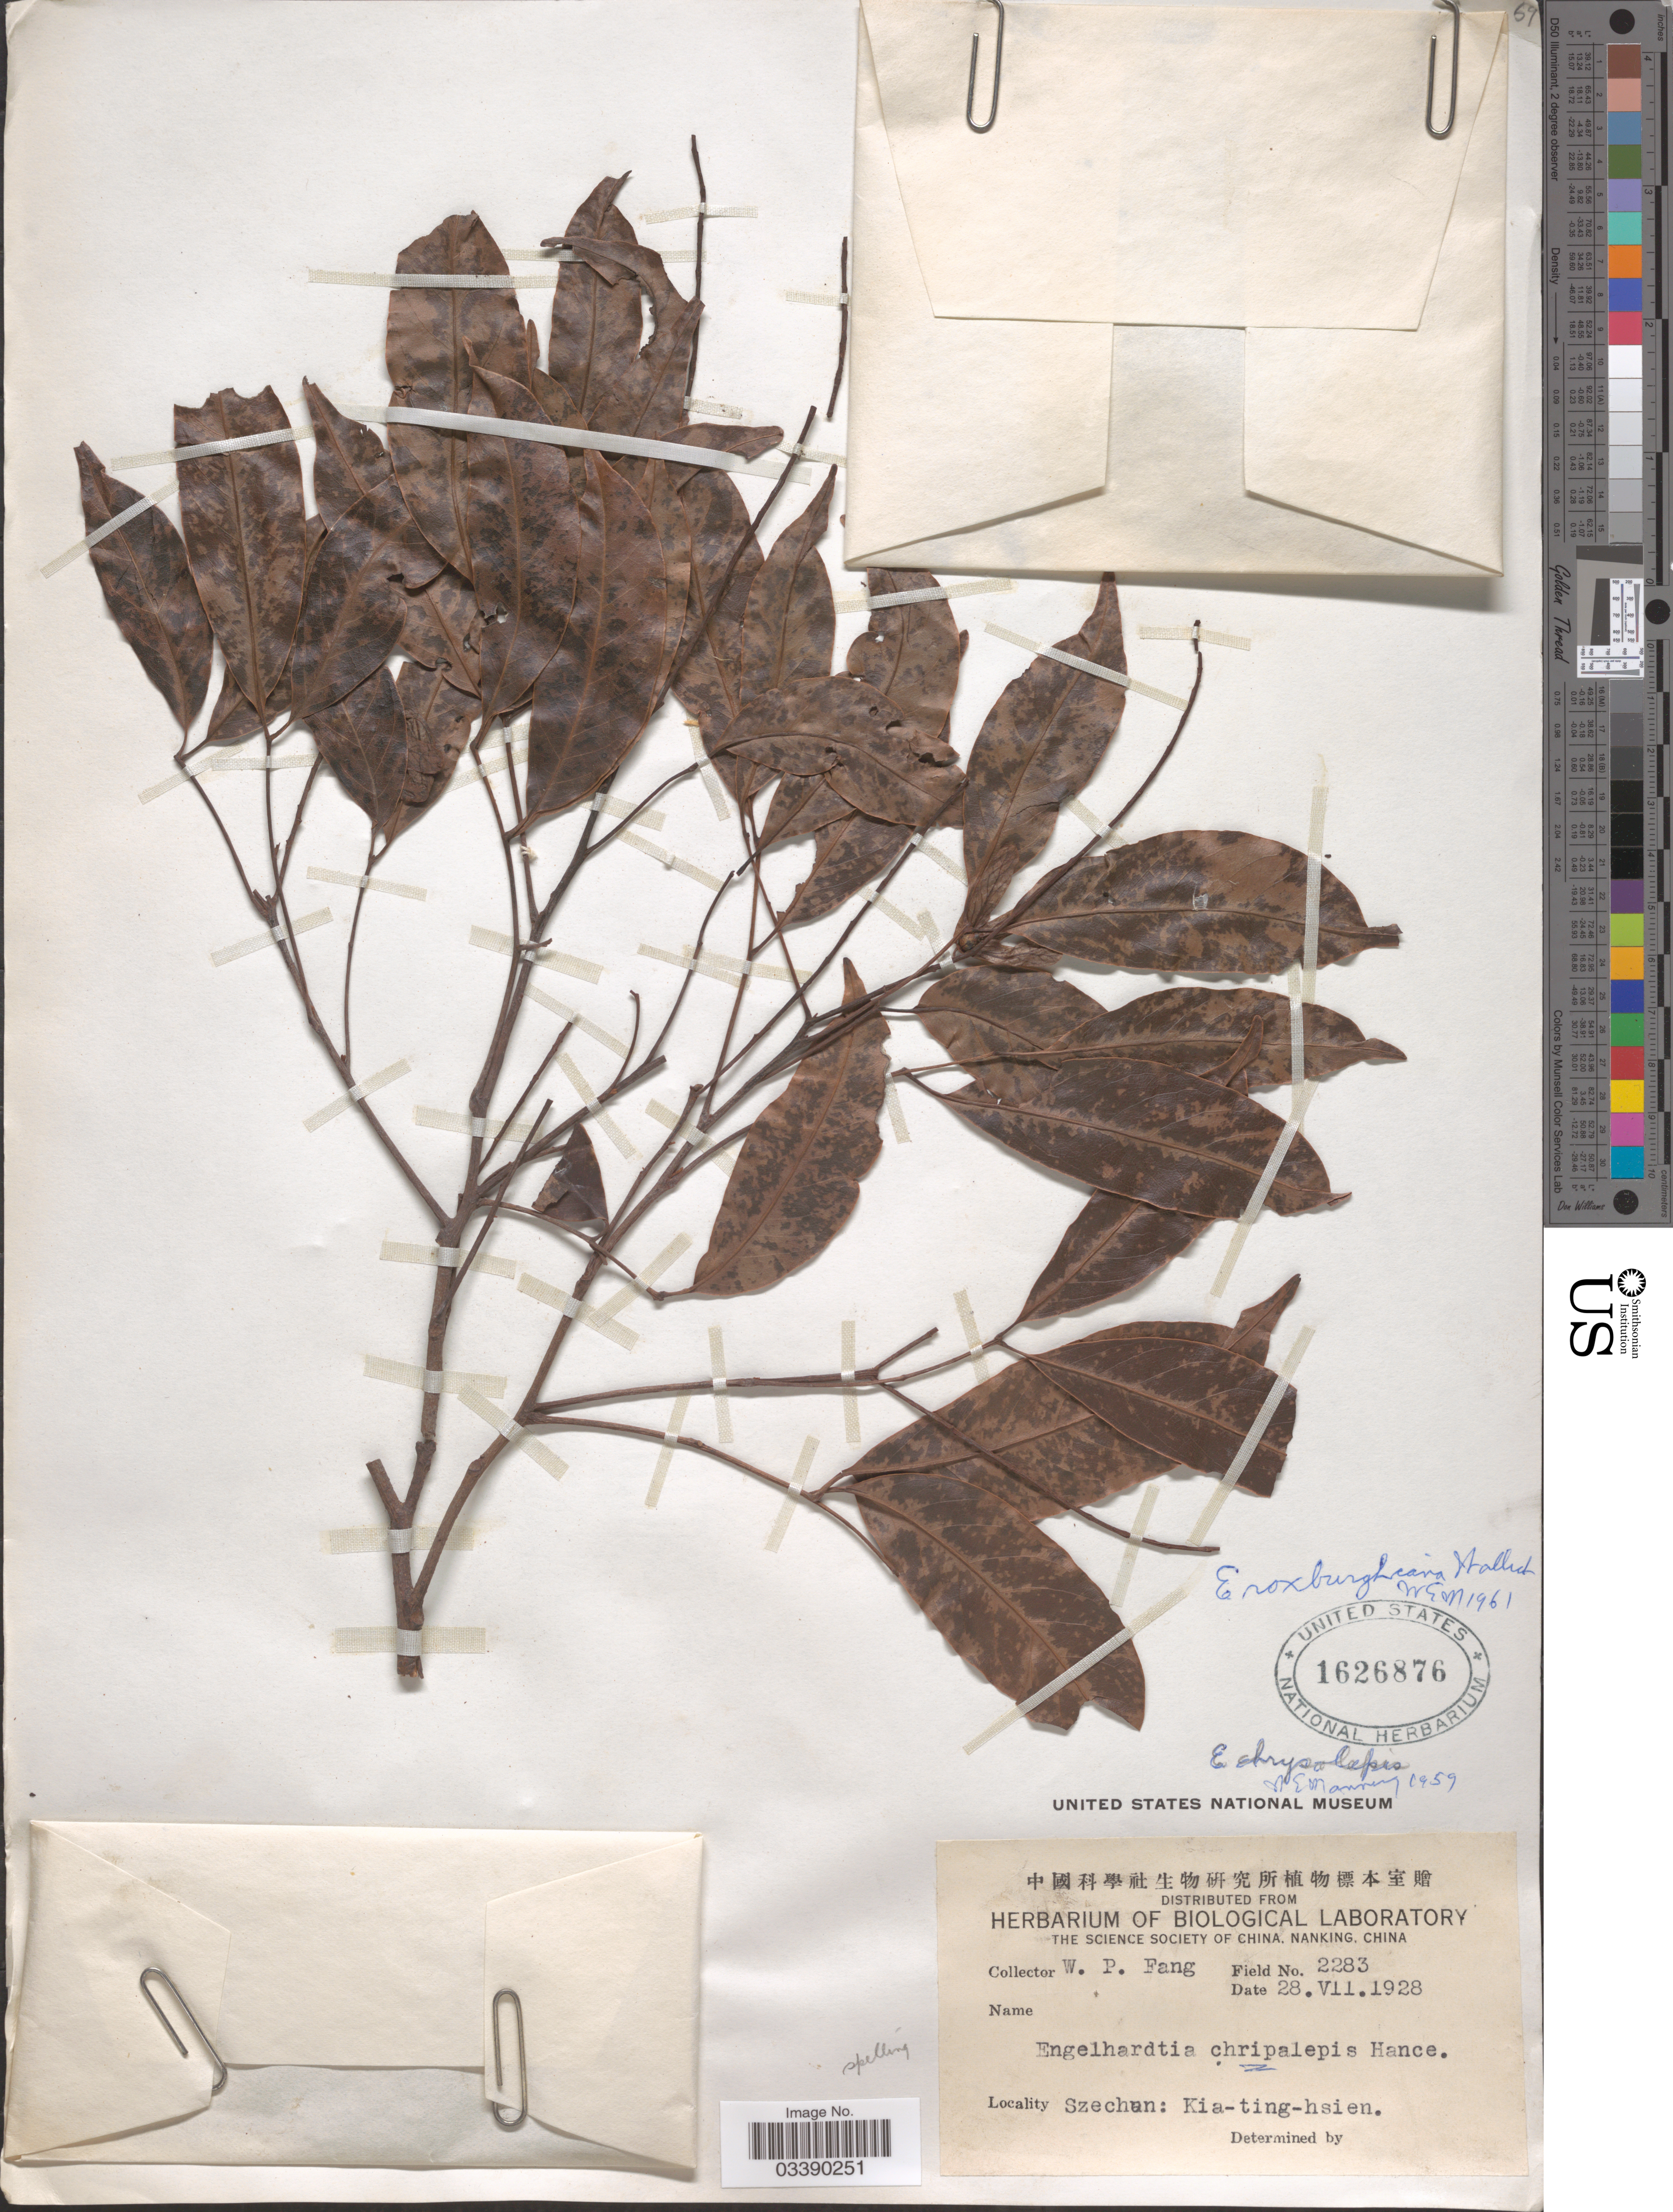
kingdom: Plantae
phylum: Tracheophyta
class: Magnoliopsida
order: Fagales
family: Juglandaceae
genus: Engelhardia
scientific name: Engelhardia roxburghiana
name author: Lindl.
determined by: Strong, M. T., (US), Smithsonian Institution - National Museum of Natural History (UNITED STATES)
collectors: W. P. Fang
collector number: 2283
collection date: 1928-07-28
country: China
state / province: Sichuan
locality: Szechuan: Kia-ting-hsien.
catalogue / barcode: US 1626876